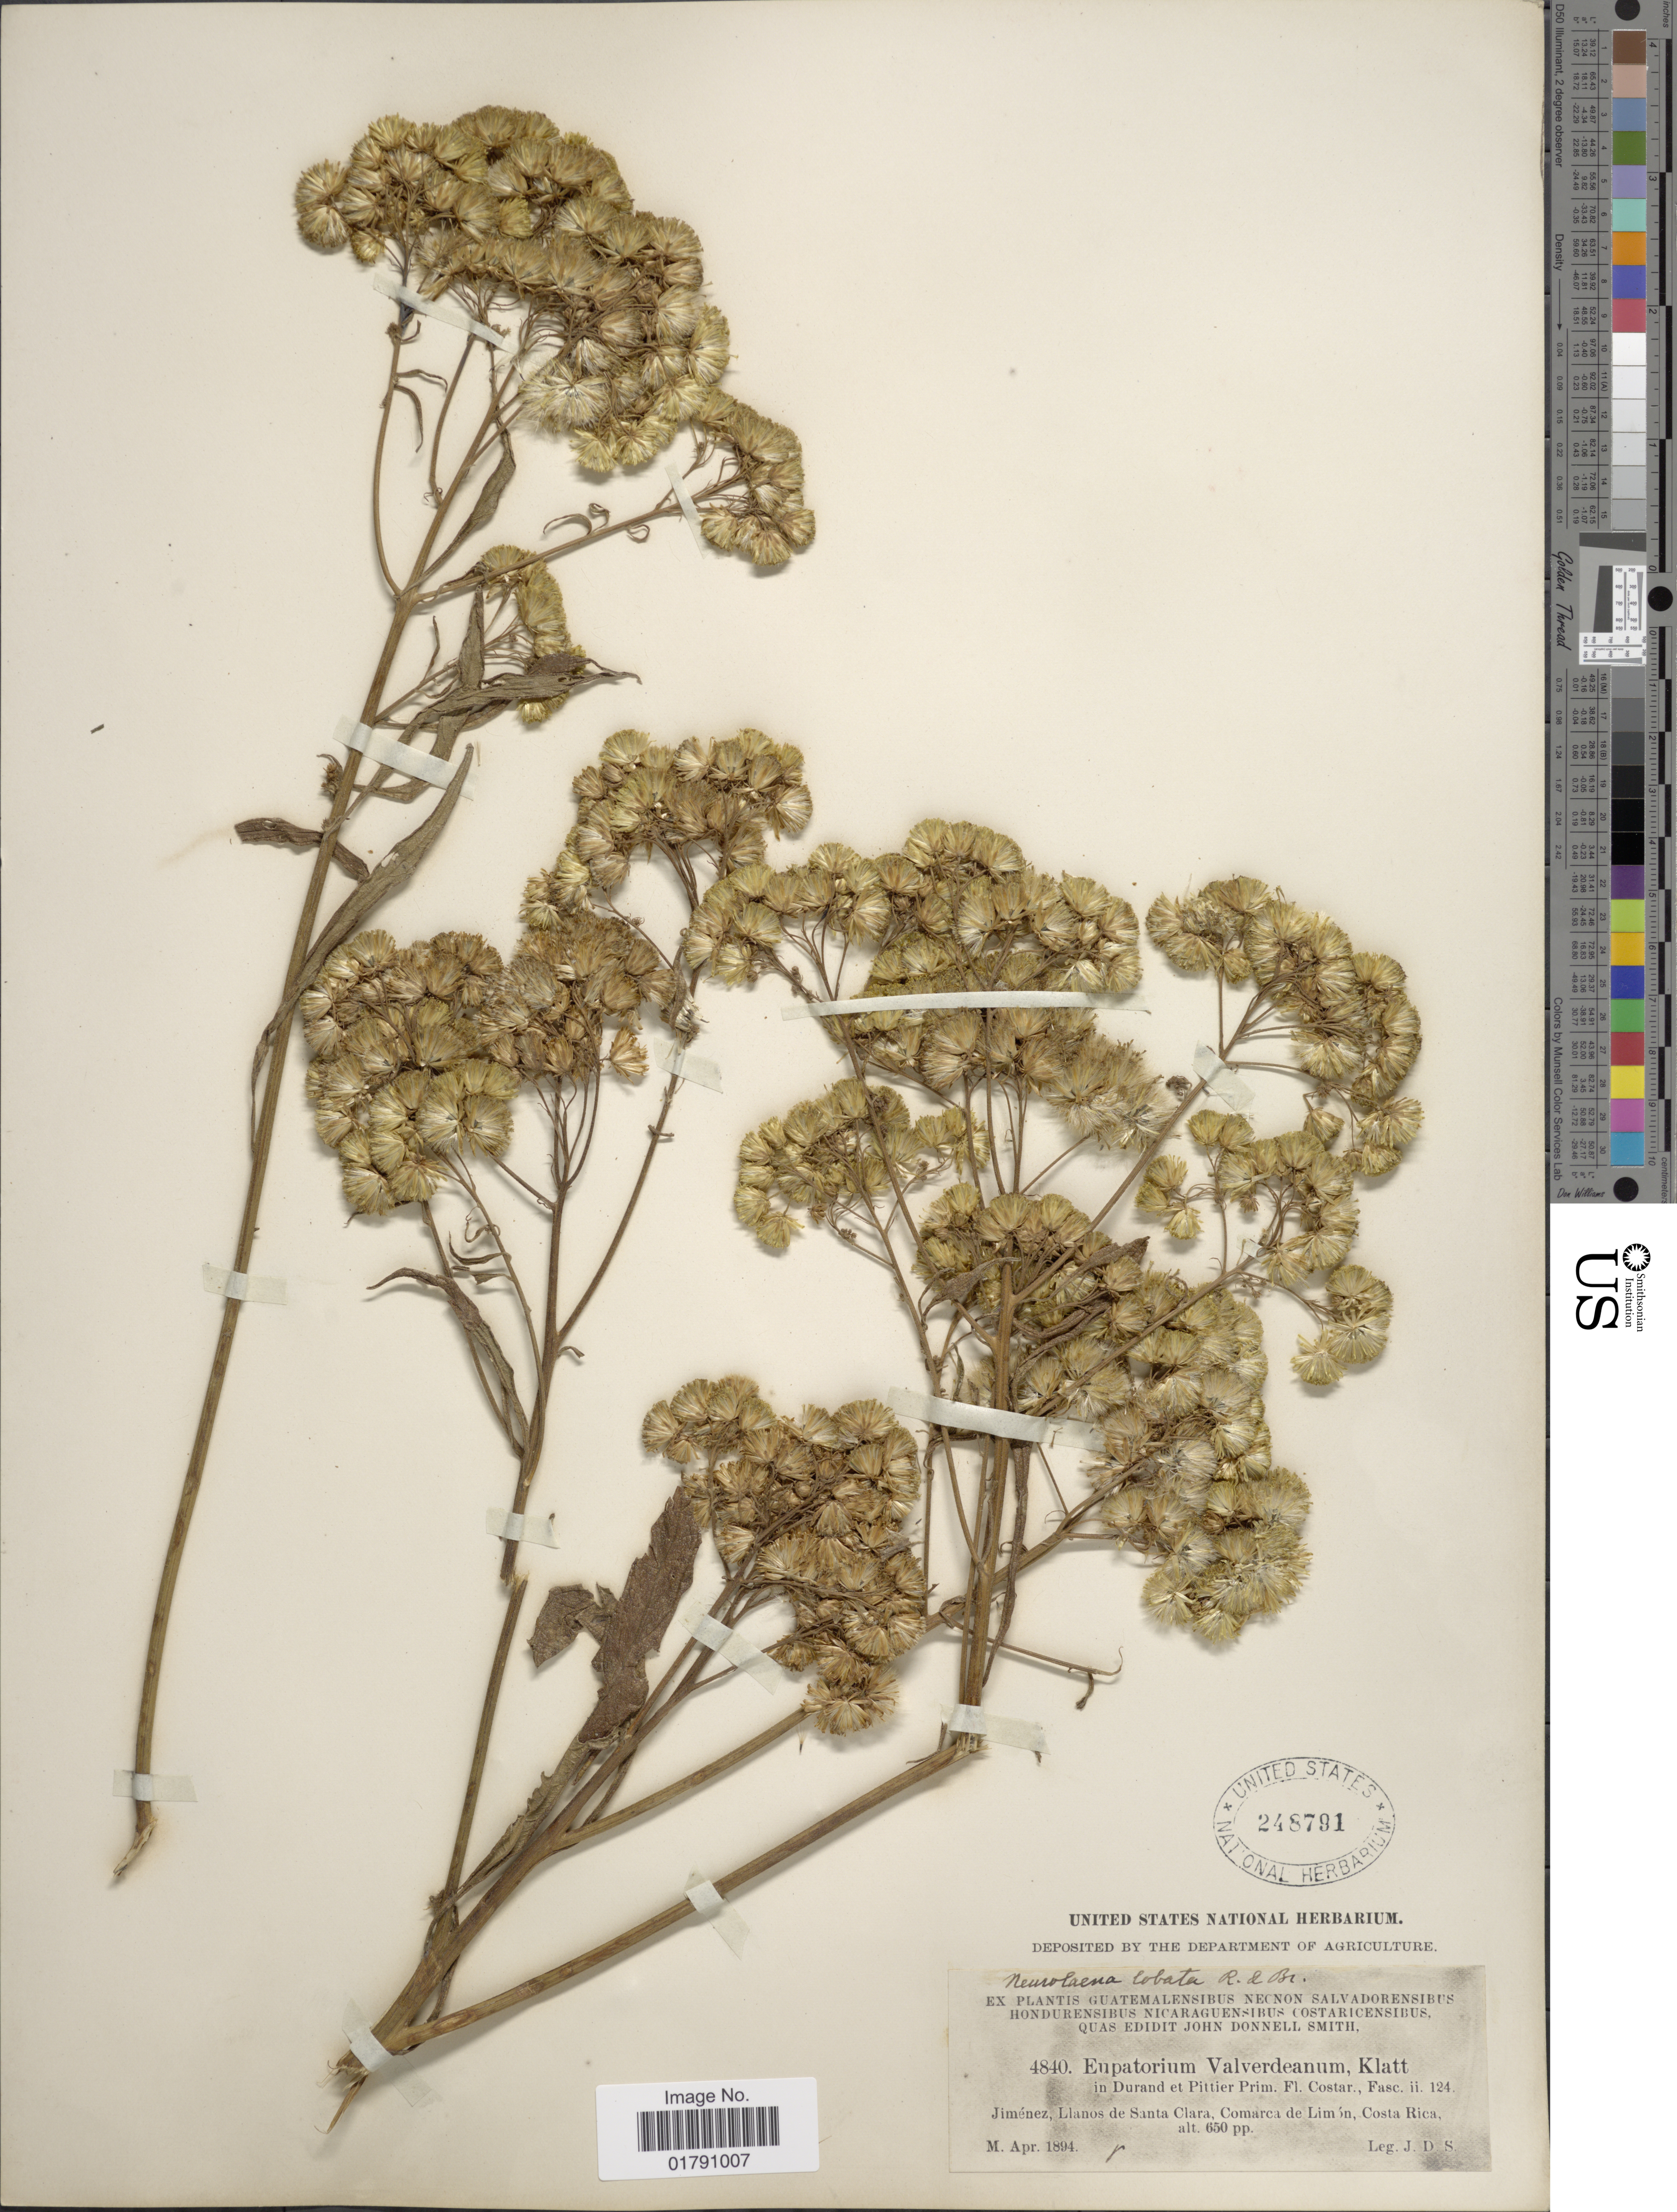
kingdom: Plantae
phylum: Tracheophyta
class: Magnoliopsida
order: Asterales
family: Asteraceae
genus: Neurolaena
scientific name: Neurolaena lobata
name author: (L.) R. Br. ex Cass.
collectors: J. Donnell Smith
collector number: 4840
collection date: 1894-04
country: Costa Rica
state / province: Limón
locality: Jimenez, Llanos de Santa Clara, Comarca de Limon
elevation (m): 198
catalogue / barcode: US 248791